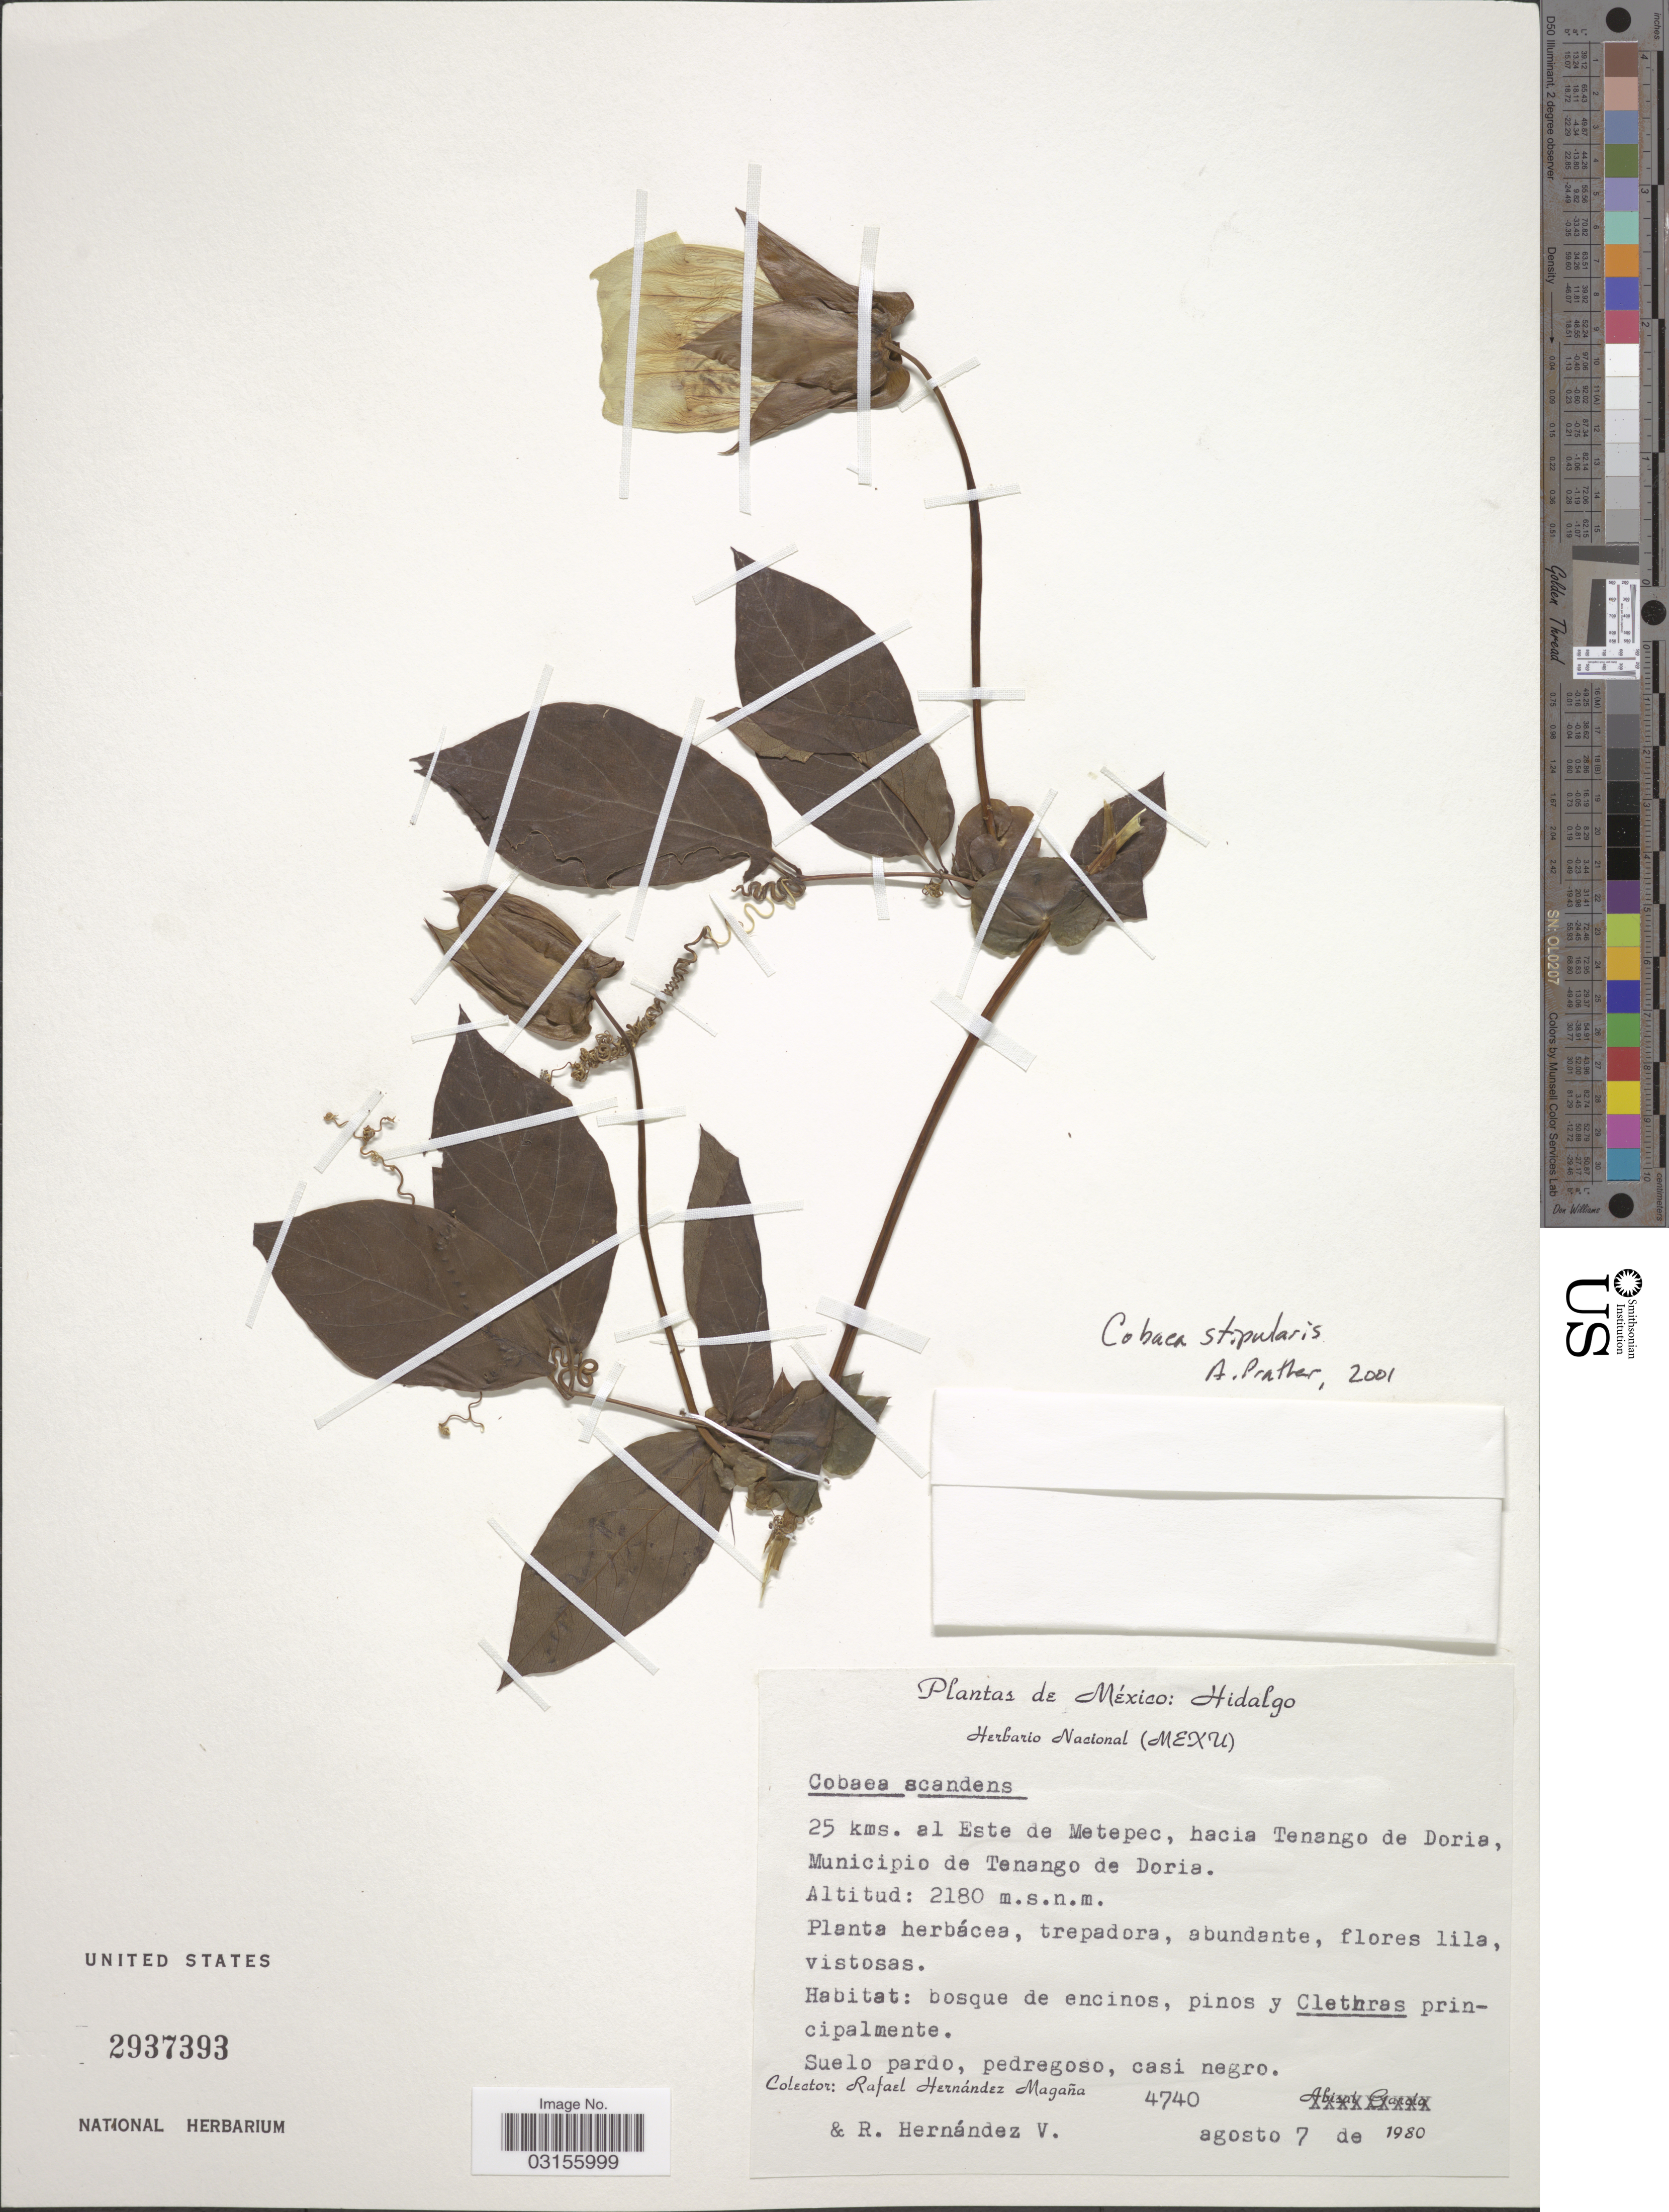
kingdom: Plantae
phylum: Tracheophyta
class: Magnoliopsida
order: Ericales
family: Polemoniaceae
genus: Cobaea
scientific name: Cobaea stipularis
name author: Benth.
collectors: R. Hernández-M. & R. Hernandez V.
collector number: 4740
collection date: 1980-08-07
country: Mexico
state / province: Hidalgo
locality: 25 kms. al Este de Metepec, hacia Tenango de Doria, Municipio de Tenango de Doria.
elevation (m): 2180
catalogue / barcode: US 2937393